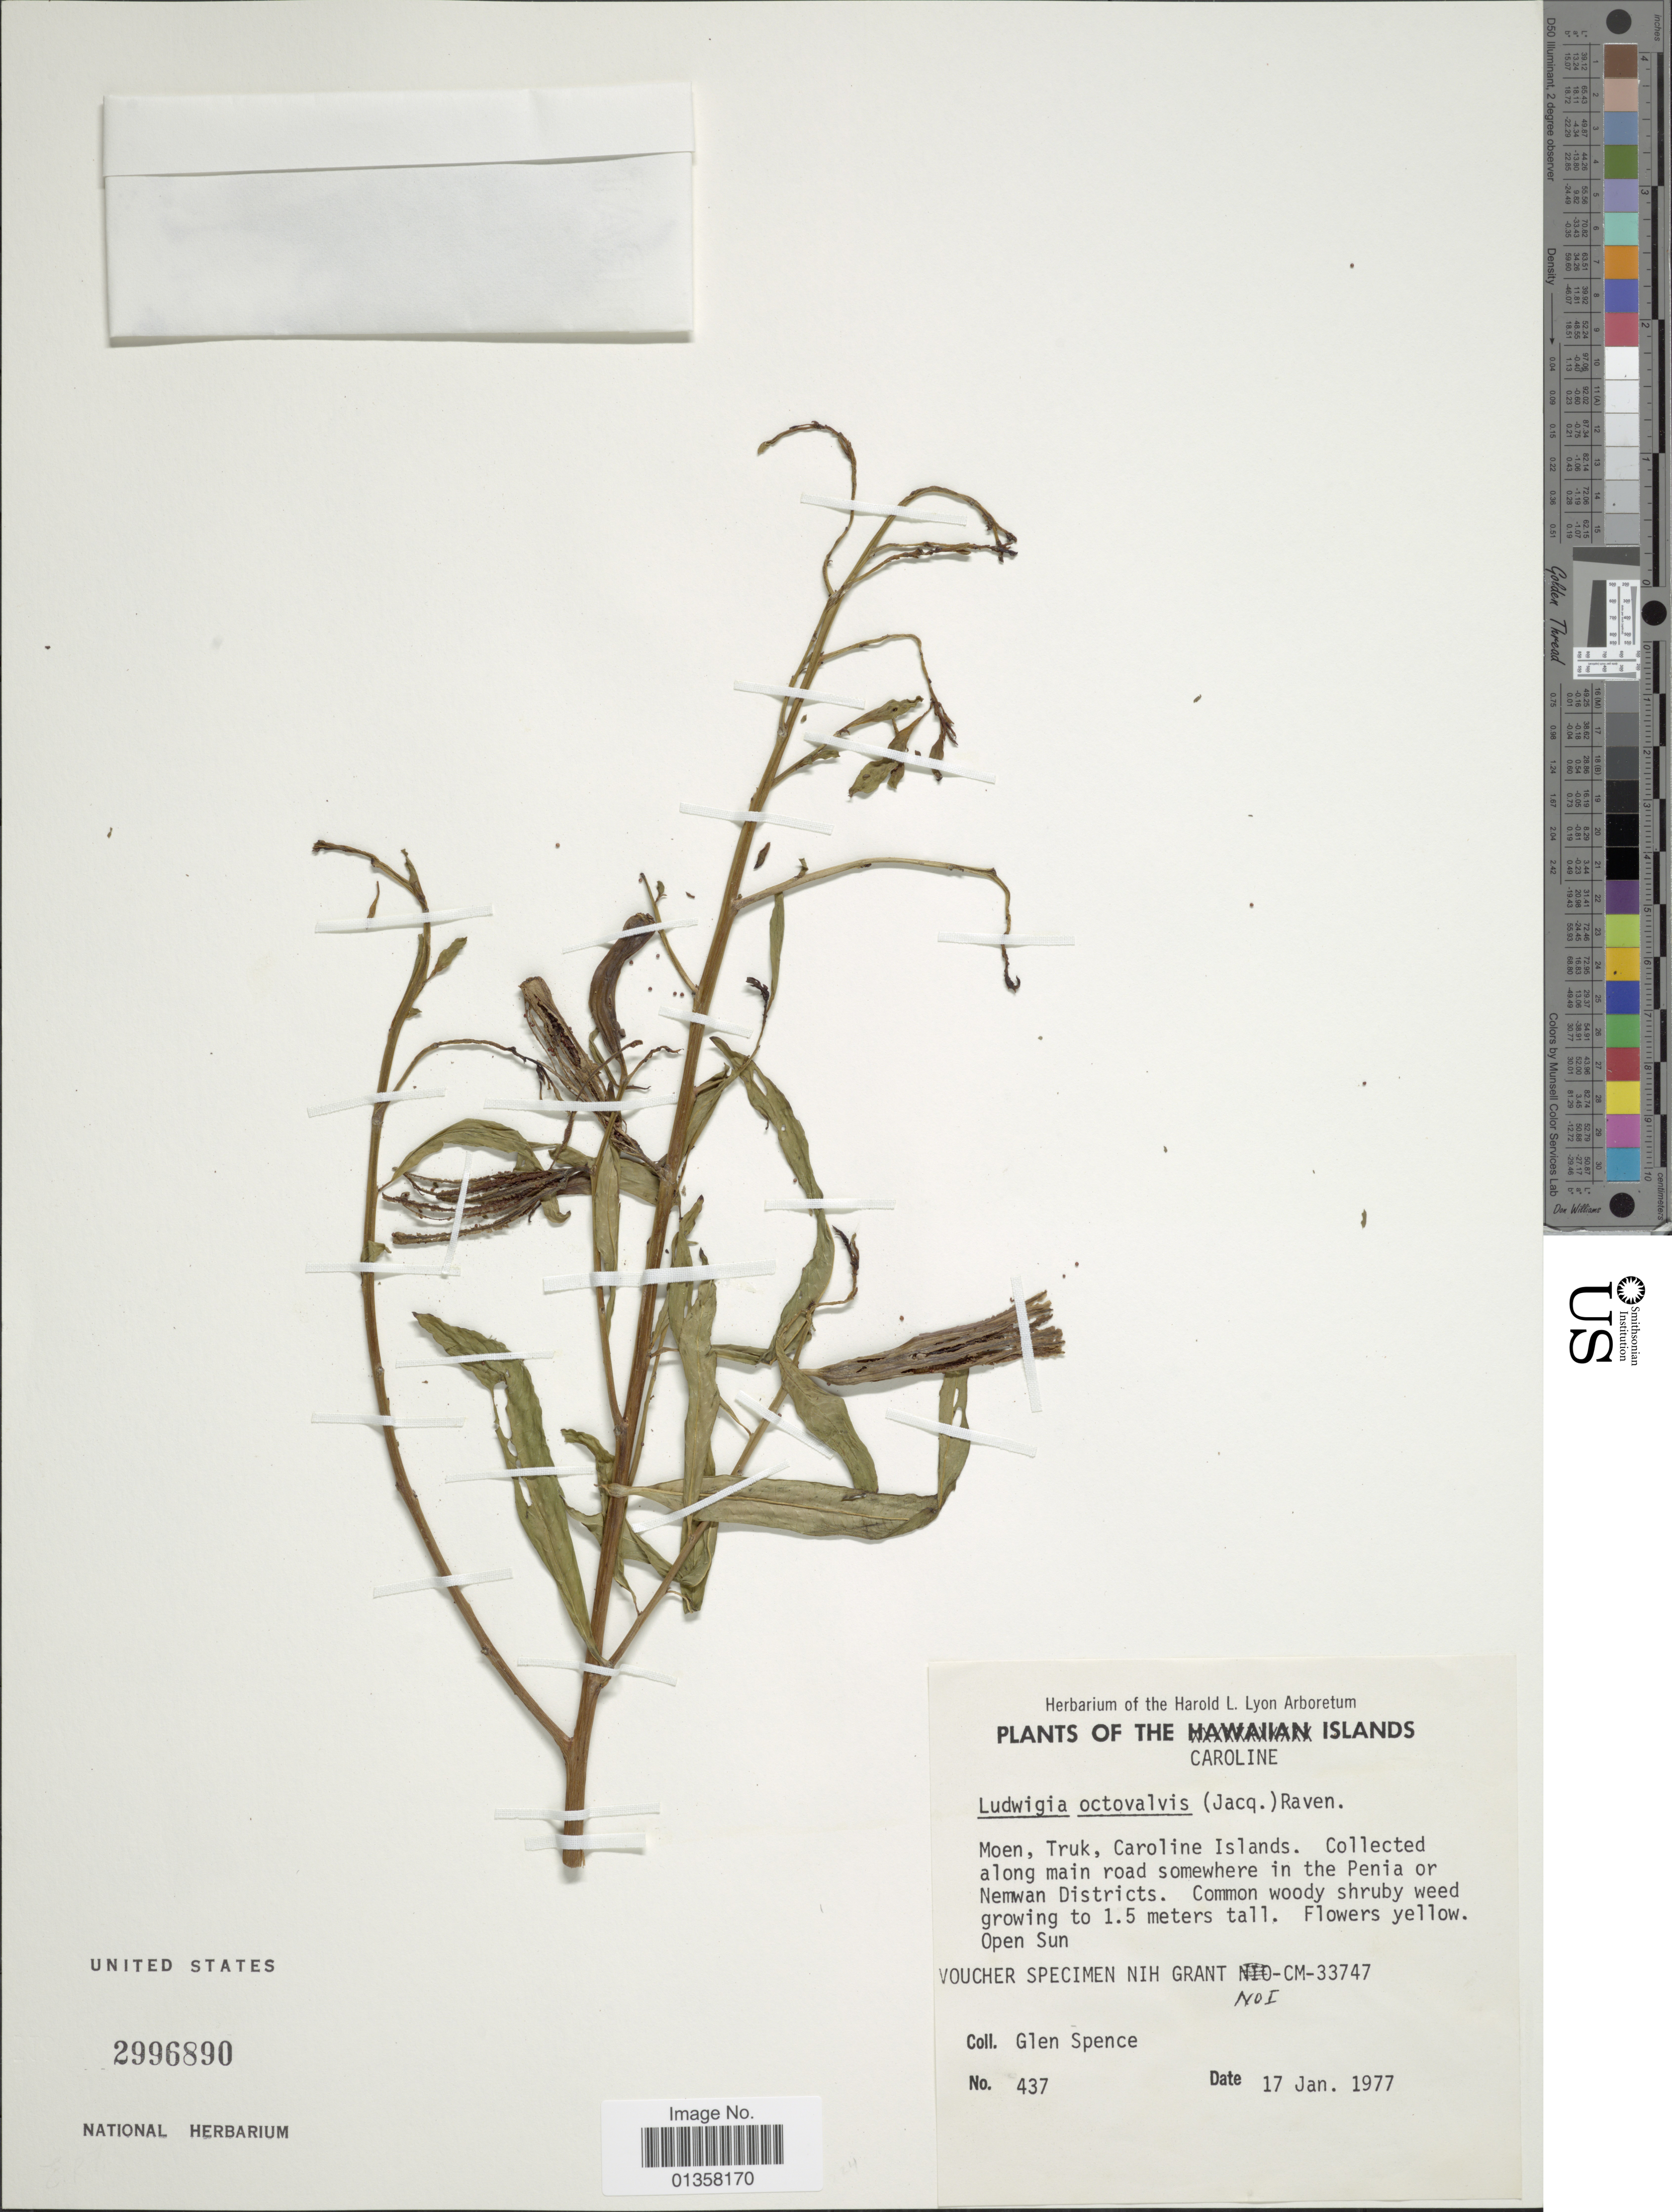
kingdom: Plantae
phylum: Tracheophyta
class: Magnoliopsida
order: Myrtales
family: Onagraceae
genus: Ludwigia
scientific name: Ludwigia octovalvis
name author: (Jacq.) P.H. Raven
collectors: G. Spence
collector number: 437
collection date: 1977-01-17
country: Micronesia, Federated States of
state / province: Truk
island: Moen [Wono]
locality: The Caroline Islands, Moen, Truk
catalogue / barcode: US 2996890